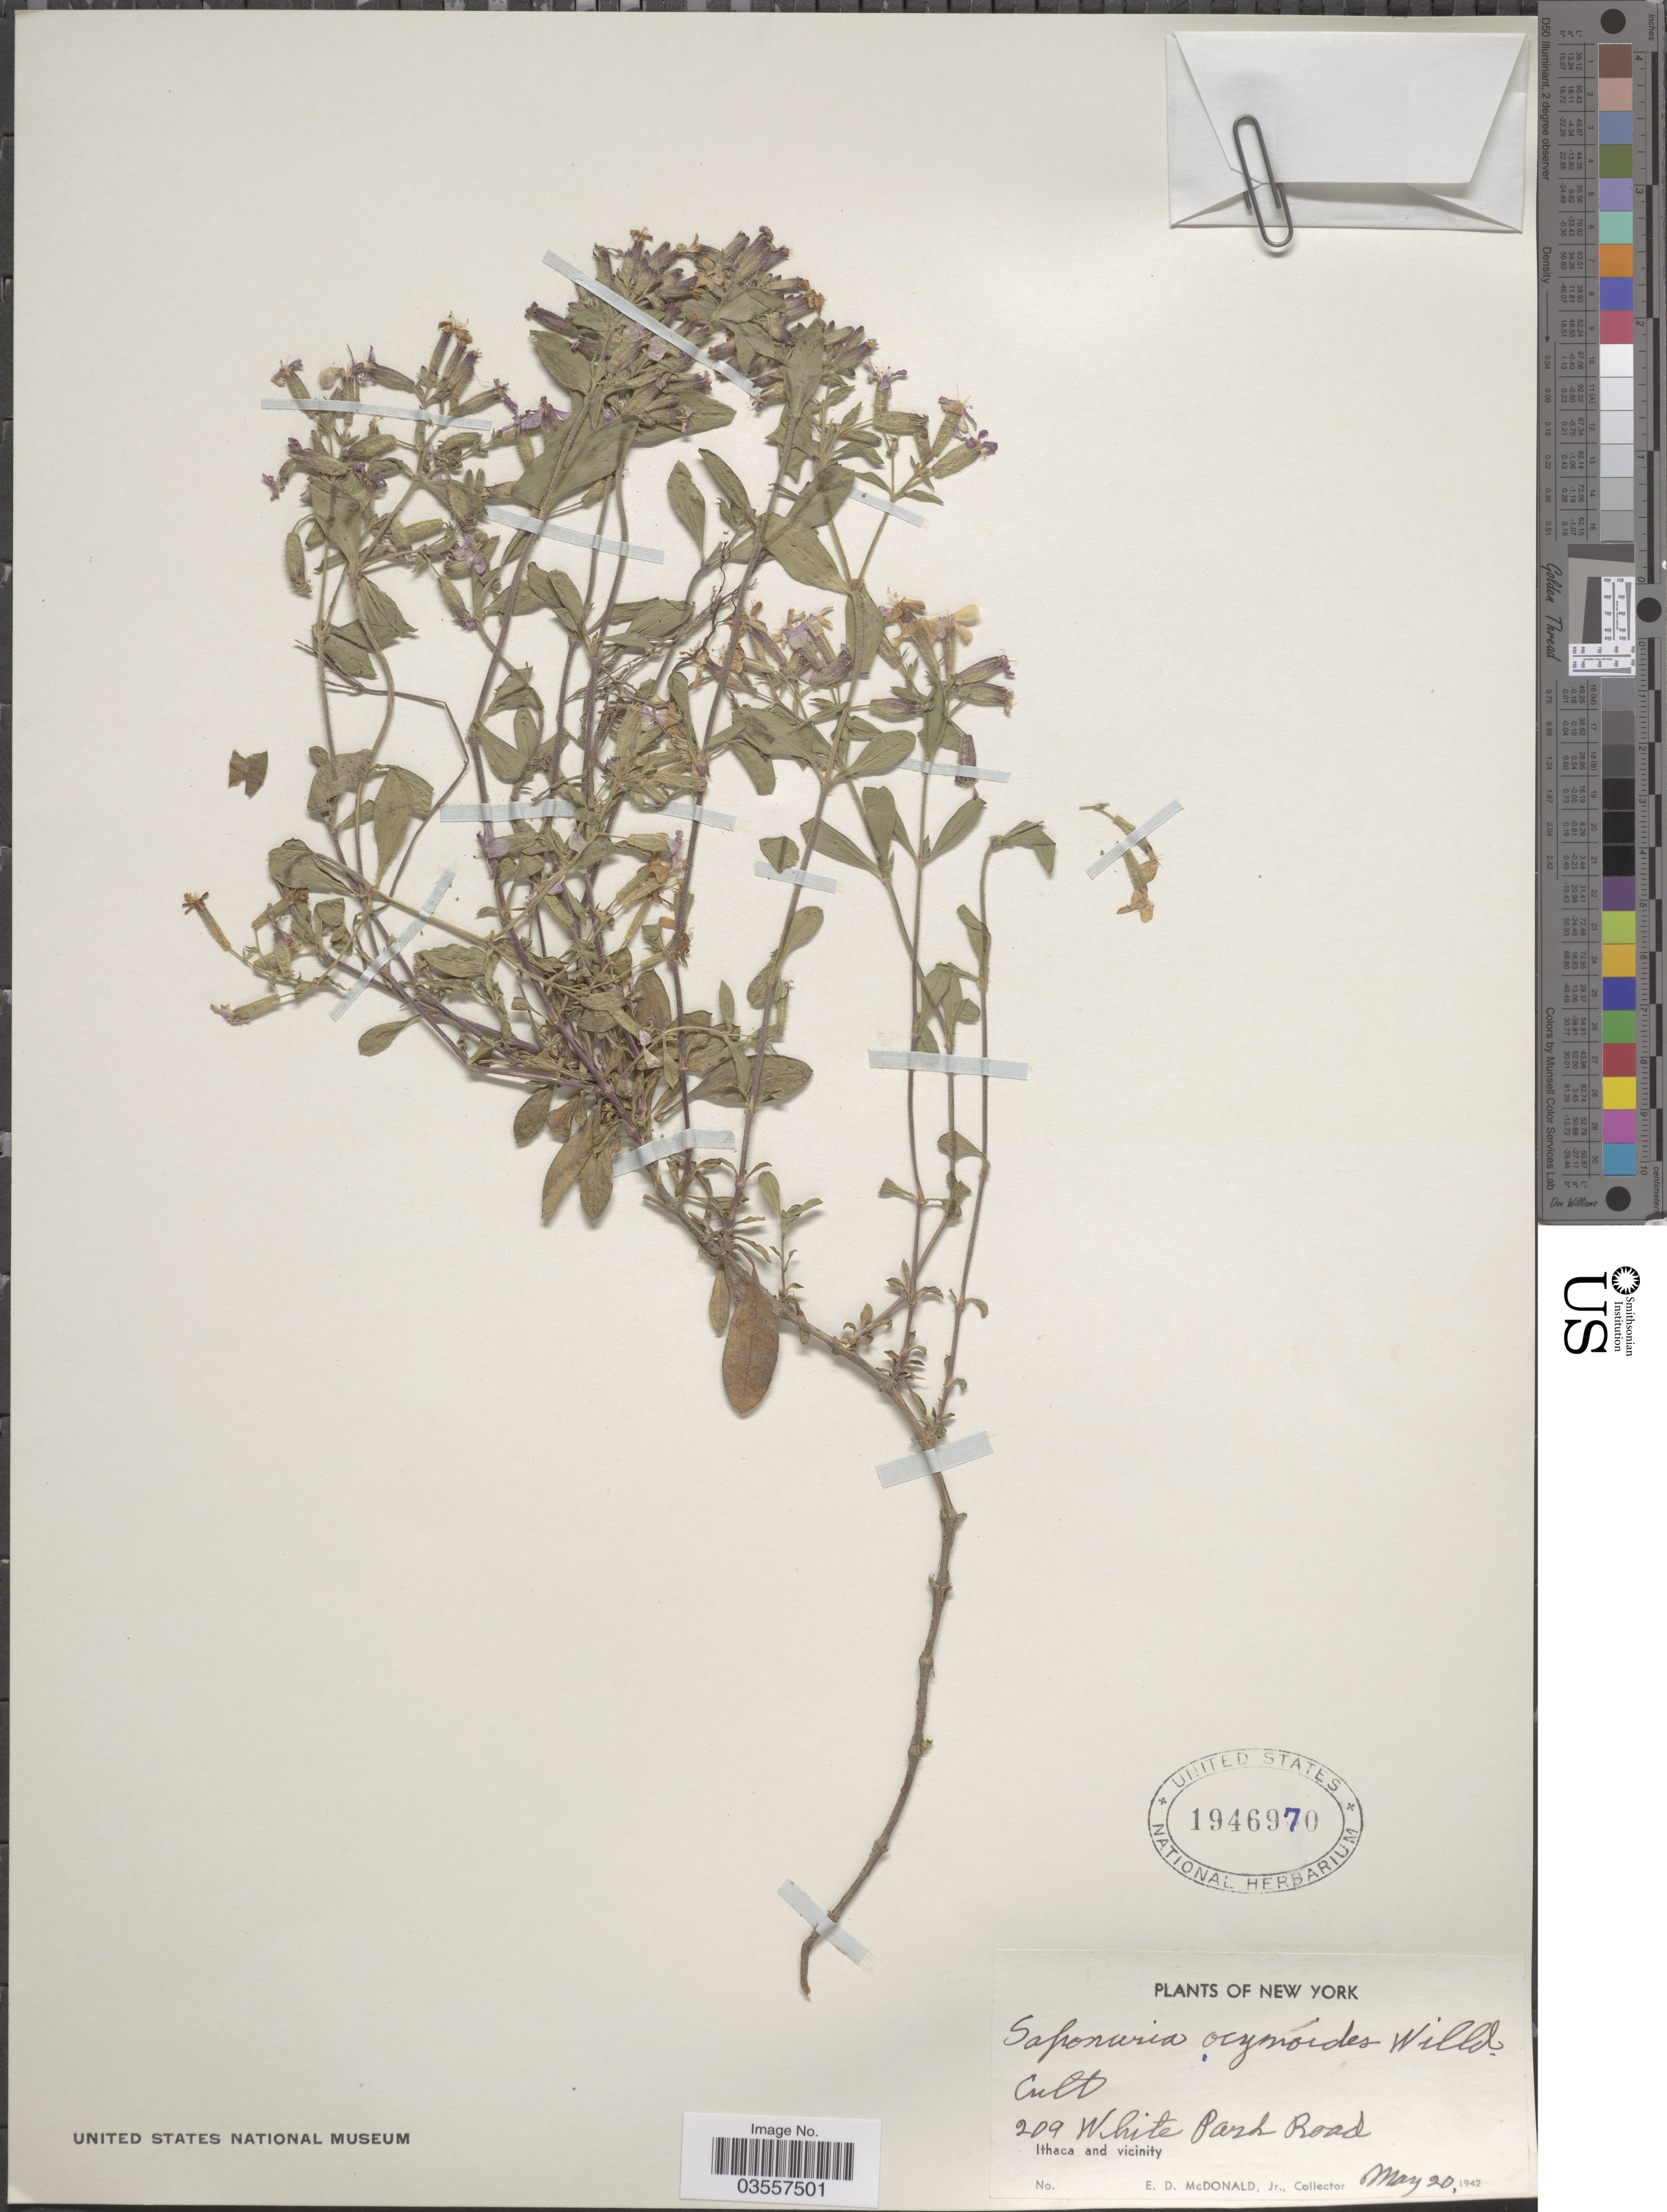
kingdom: Plantae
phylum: Tracheophyta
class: Magnoliopsida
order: Caryophyllales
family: Caryophyllaceae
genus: Saponaria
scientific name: Saponaria ocymoides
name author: L.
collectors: E. D. McDonald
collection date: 1942-05-20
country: United States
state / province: New York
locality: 209 White Park Road. Ithaca and vicinity.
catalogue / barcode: US 1946970